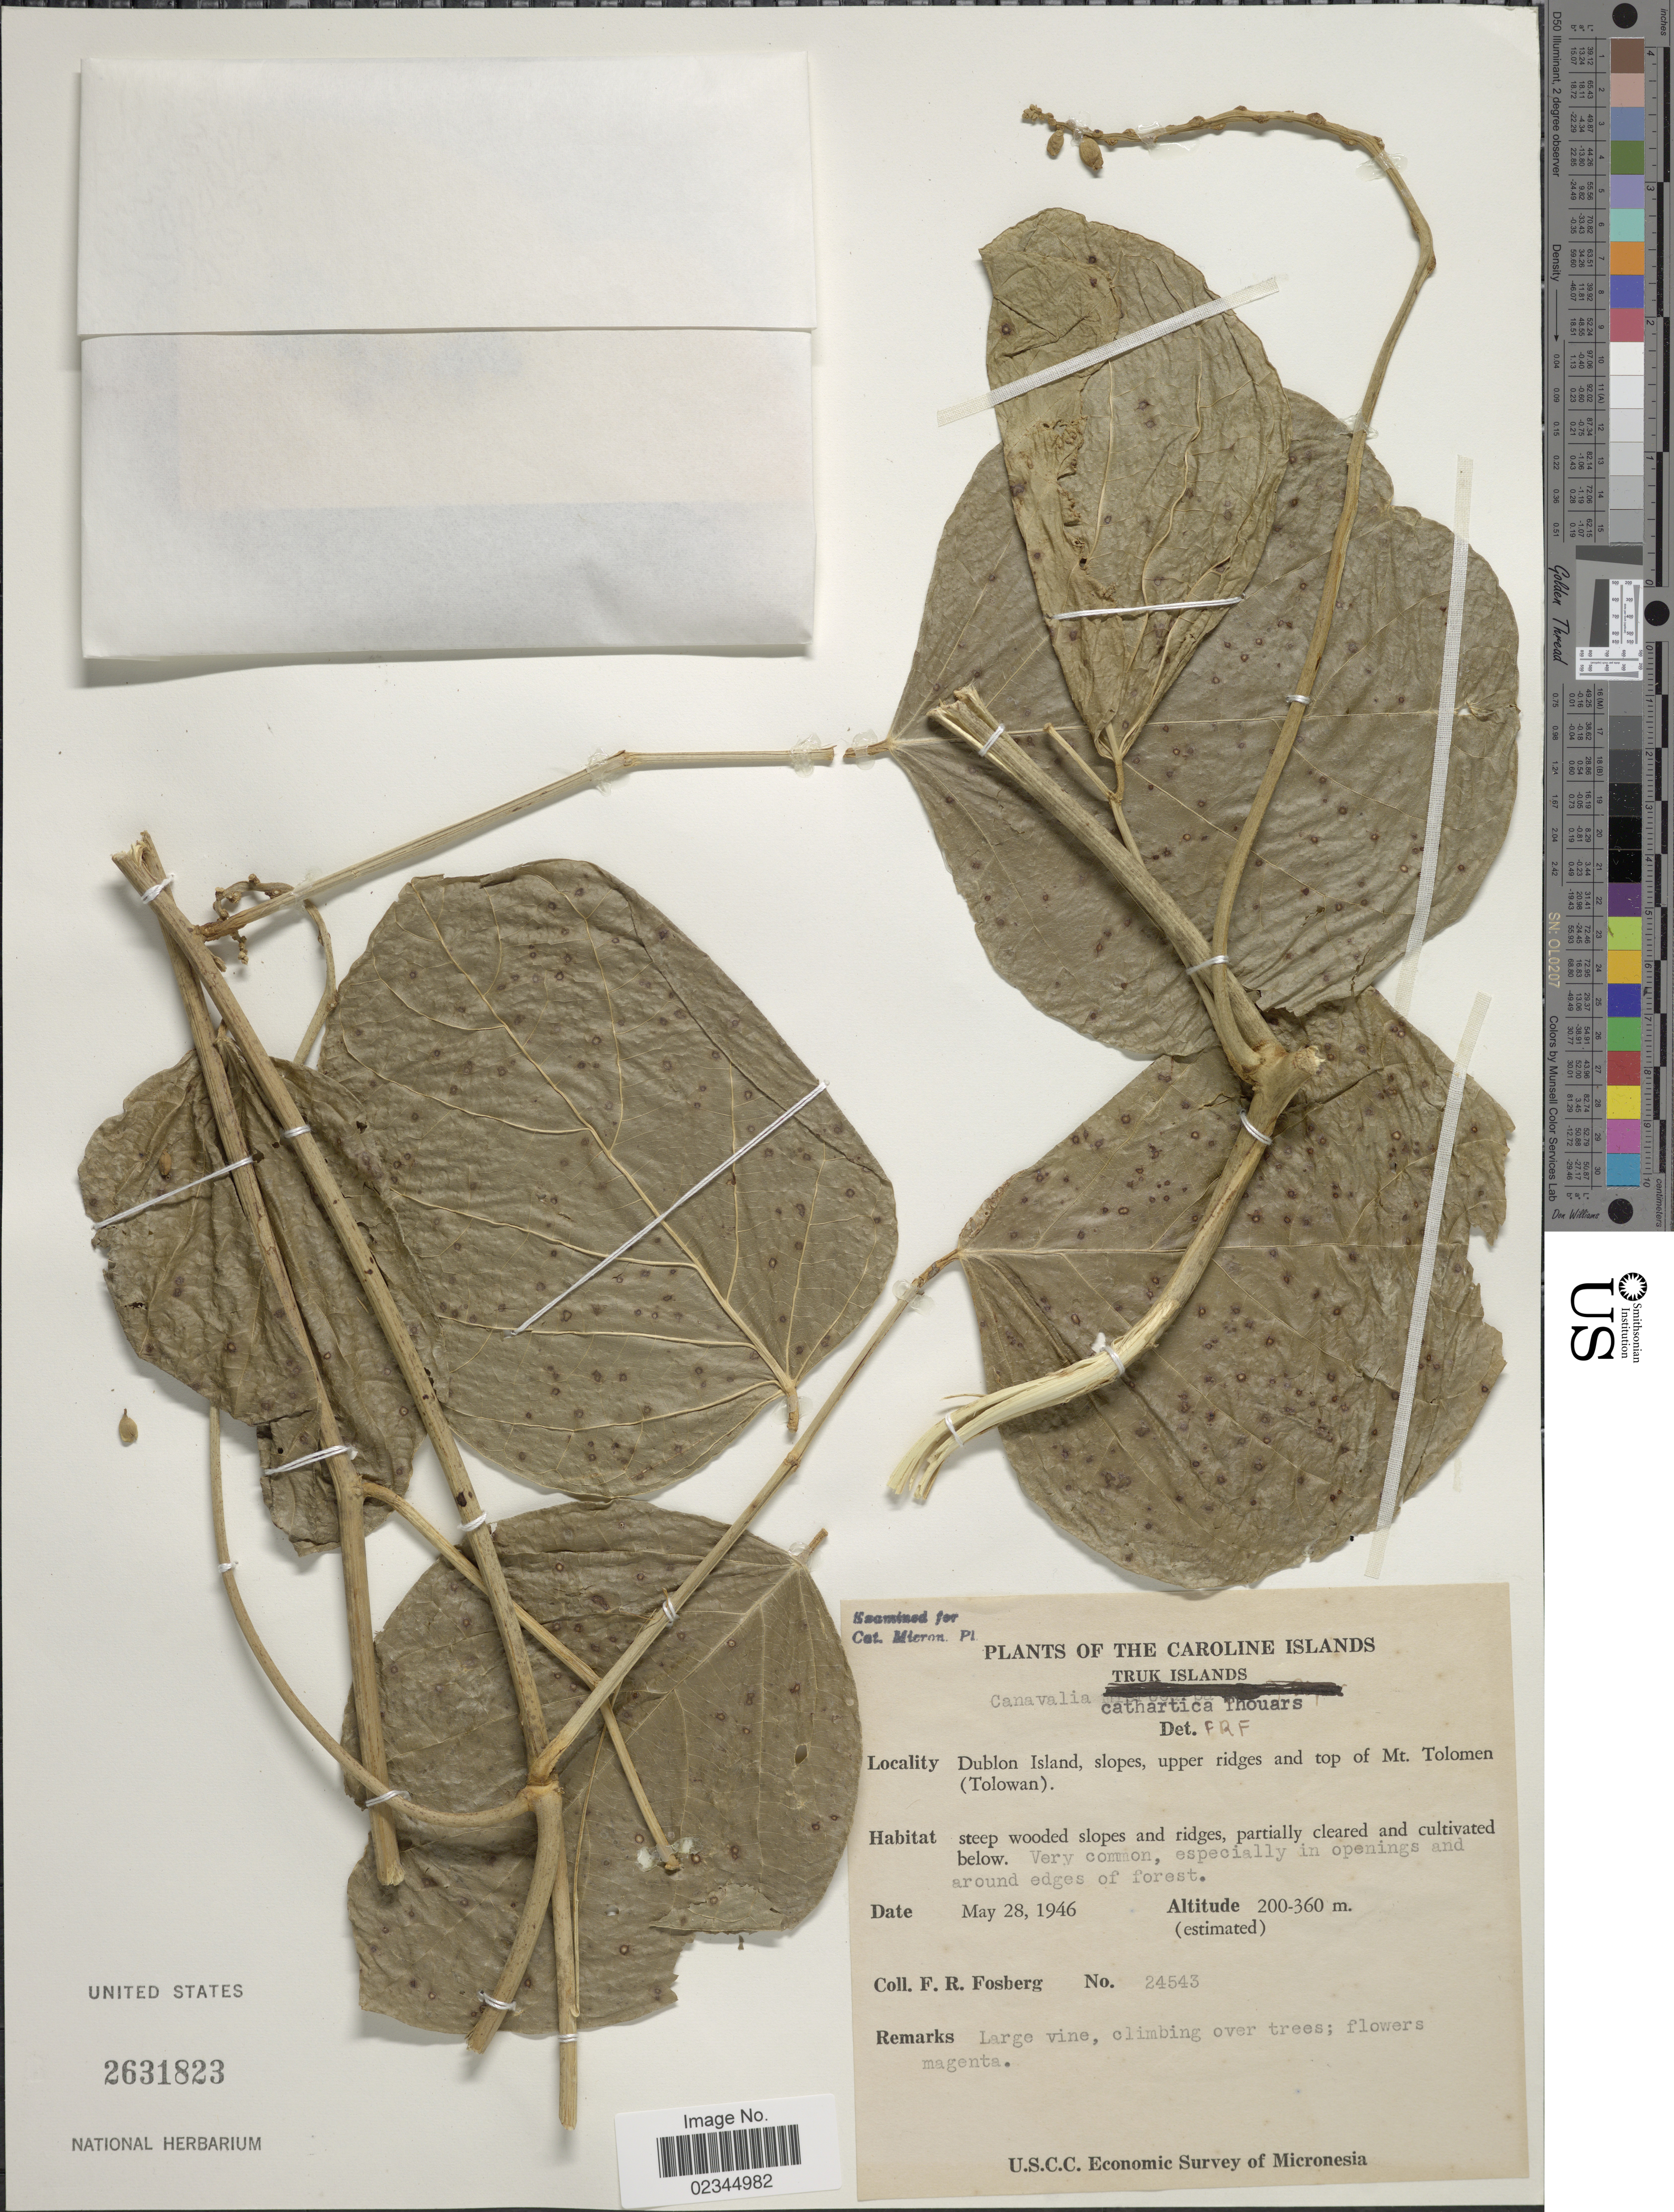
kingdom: Plantae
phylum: Tracheophyta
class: Magnoliopsida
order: Fabales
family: Fabaceae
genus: Canavalia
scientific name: Canavalia cathartica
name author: Thouars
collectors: F. R. Fosberg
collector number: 24543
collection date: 1946-05-28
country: Micronesia, Federated States of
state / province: Truk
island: Dublon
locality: The Caroline Islands, Dublon Island, slopes, upper ridges and top of Mt. Tolomen (Tolowan)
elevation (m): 200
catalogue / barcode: US 2631823